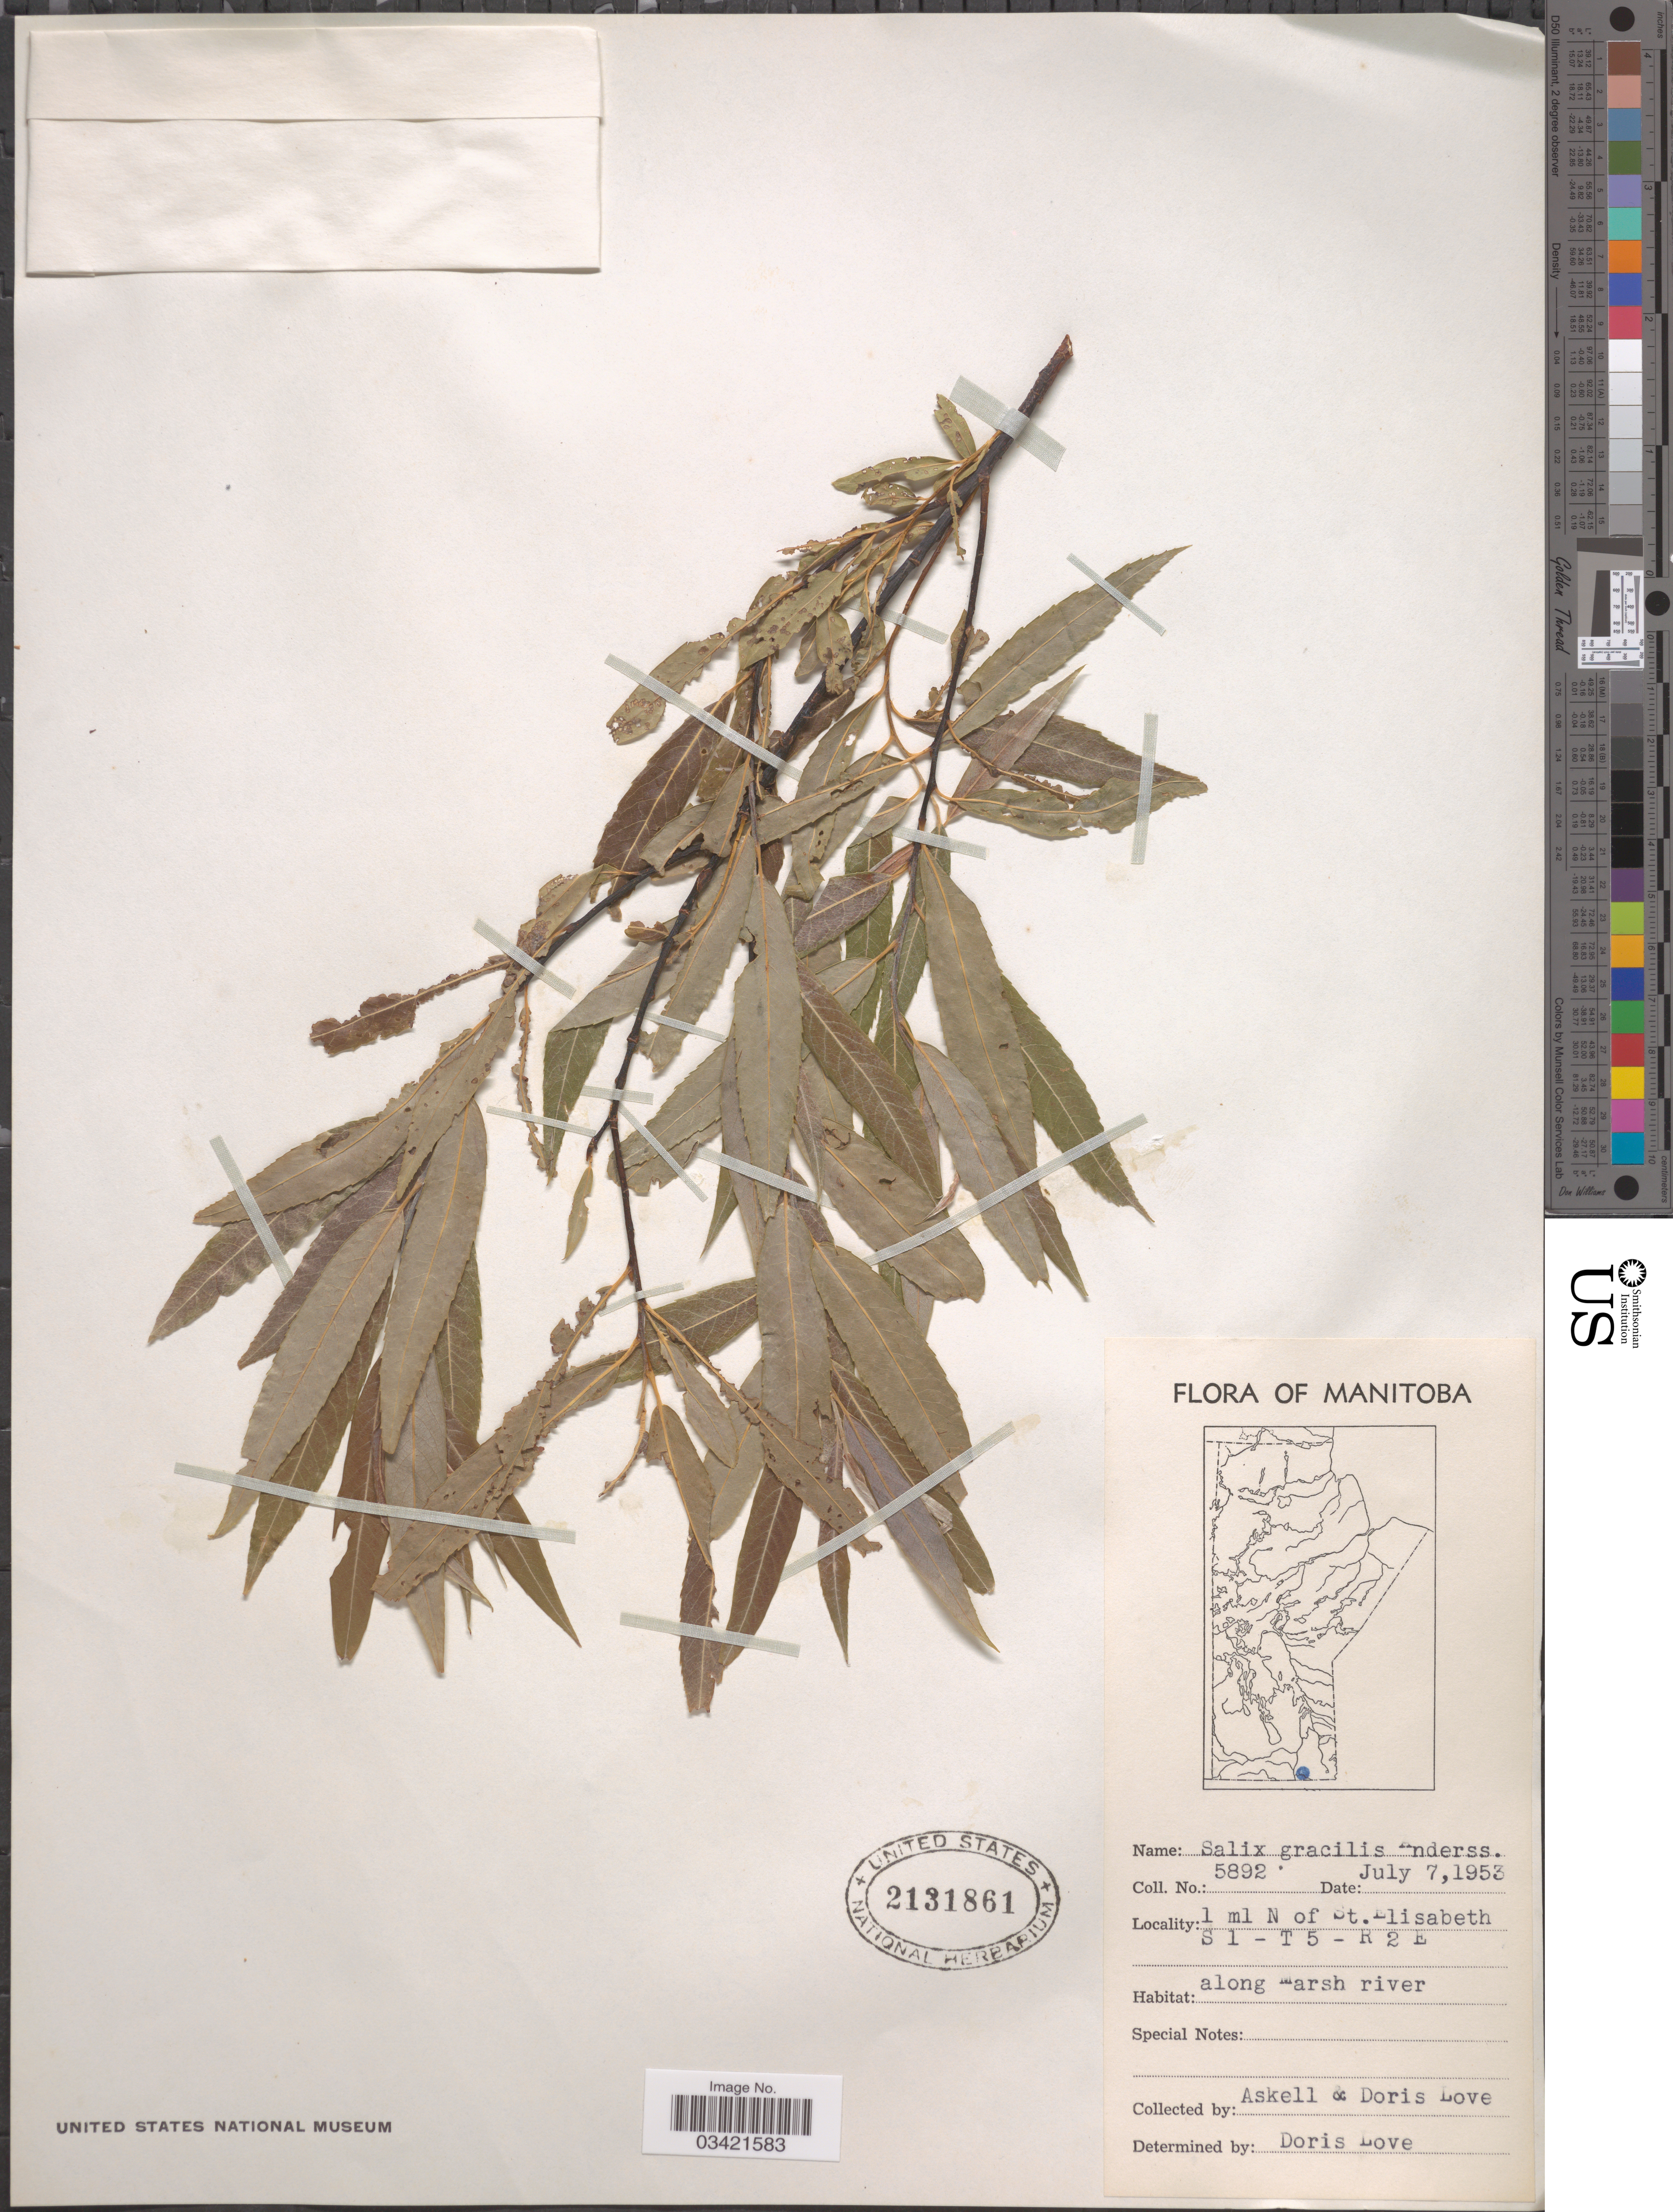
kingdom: Plantae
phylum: Tracheophyta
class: Magnoliopsida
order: Malpighiales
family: Salicaceae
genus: Salix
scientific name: Salix gracilis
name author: Andersson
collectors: Á. Löve & D. Löve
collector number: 5892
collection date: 1953-07-07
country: Canada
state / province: Manitoba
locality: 1 ml N of St. Elisabeth. S 1 - T 5 - R 2 E. Along marsh river.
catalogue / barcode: US 2131861